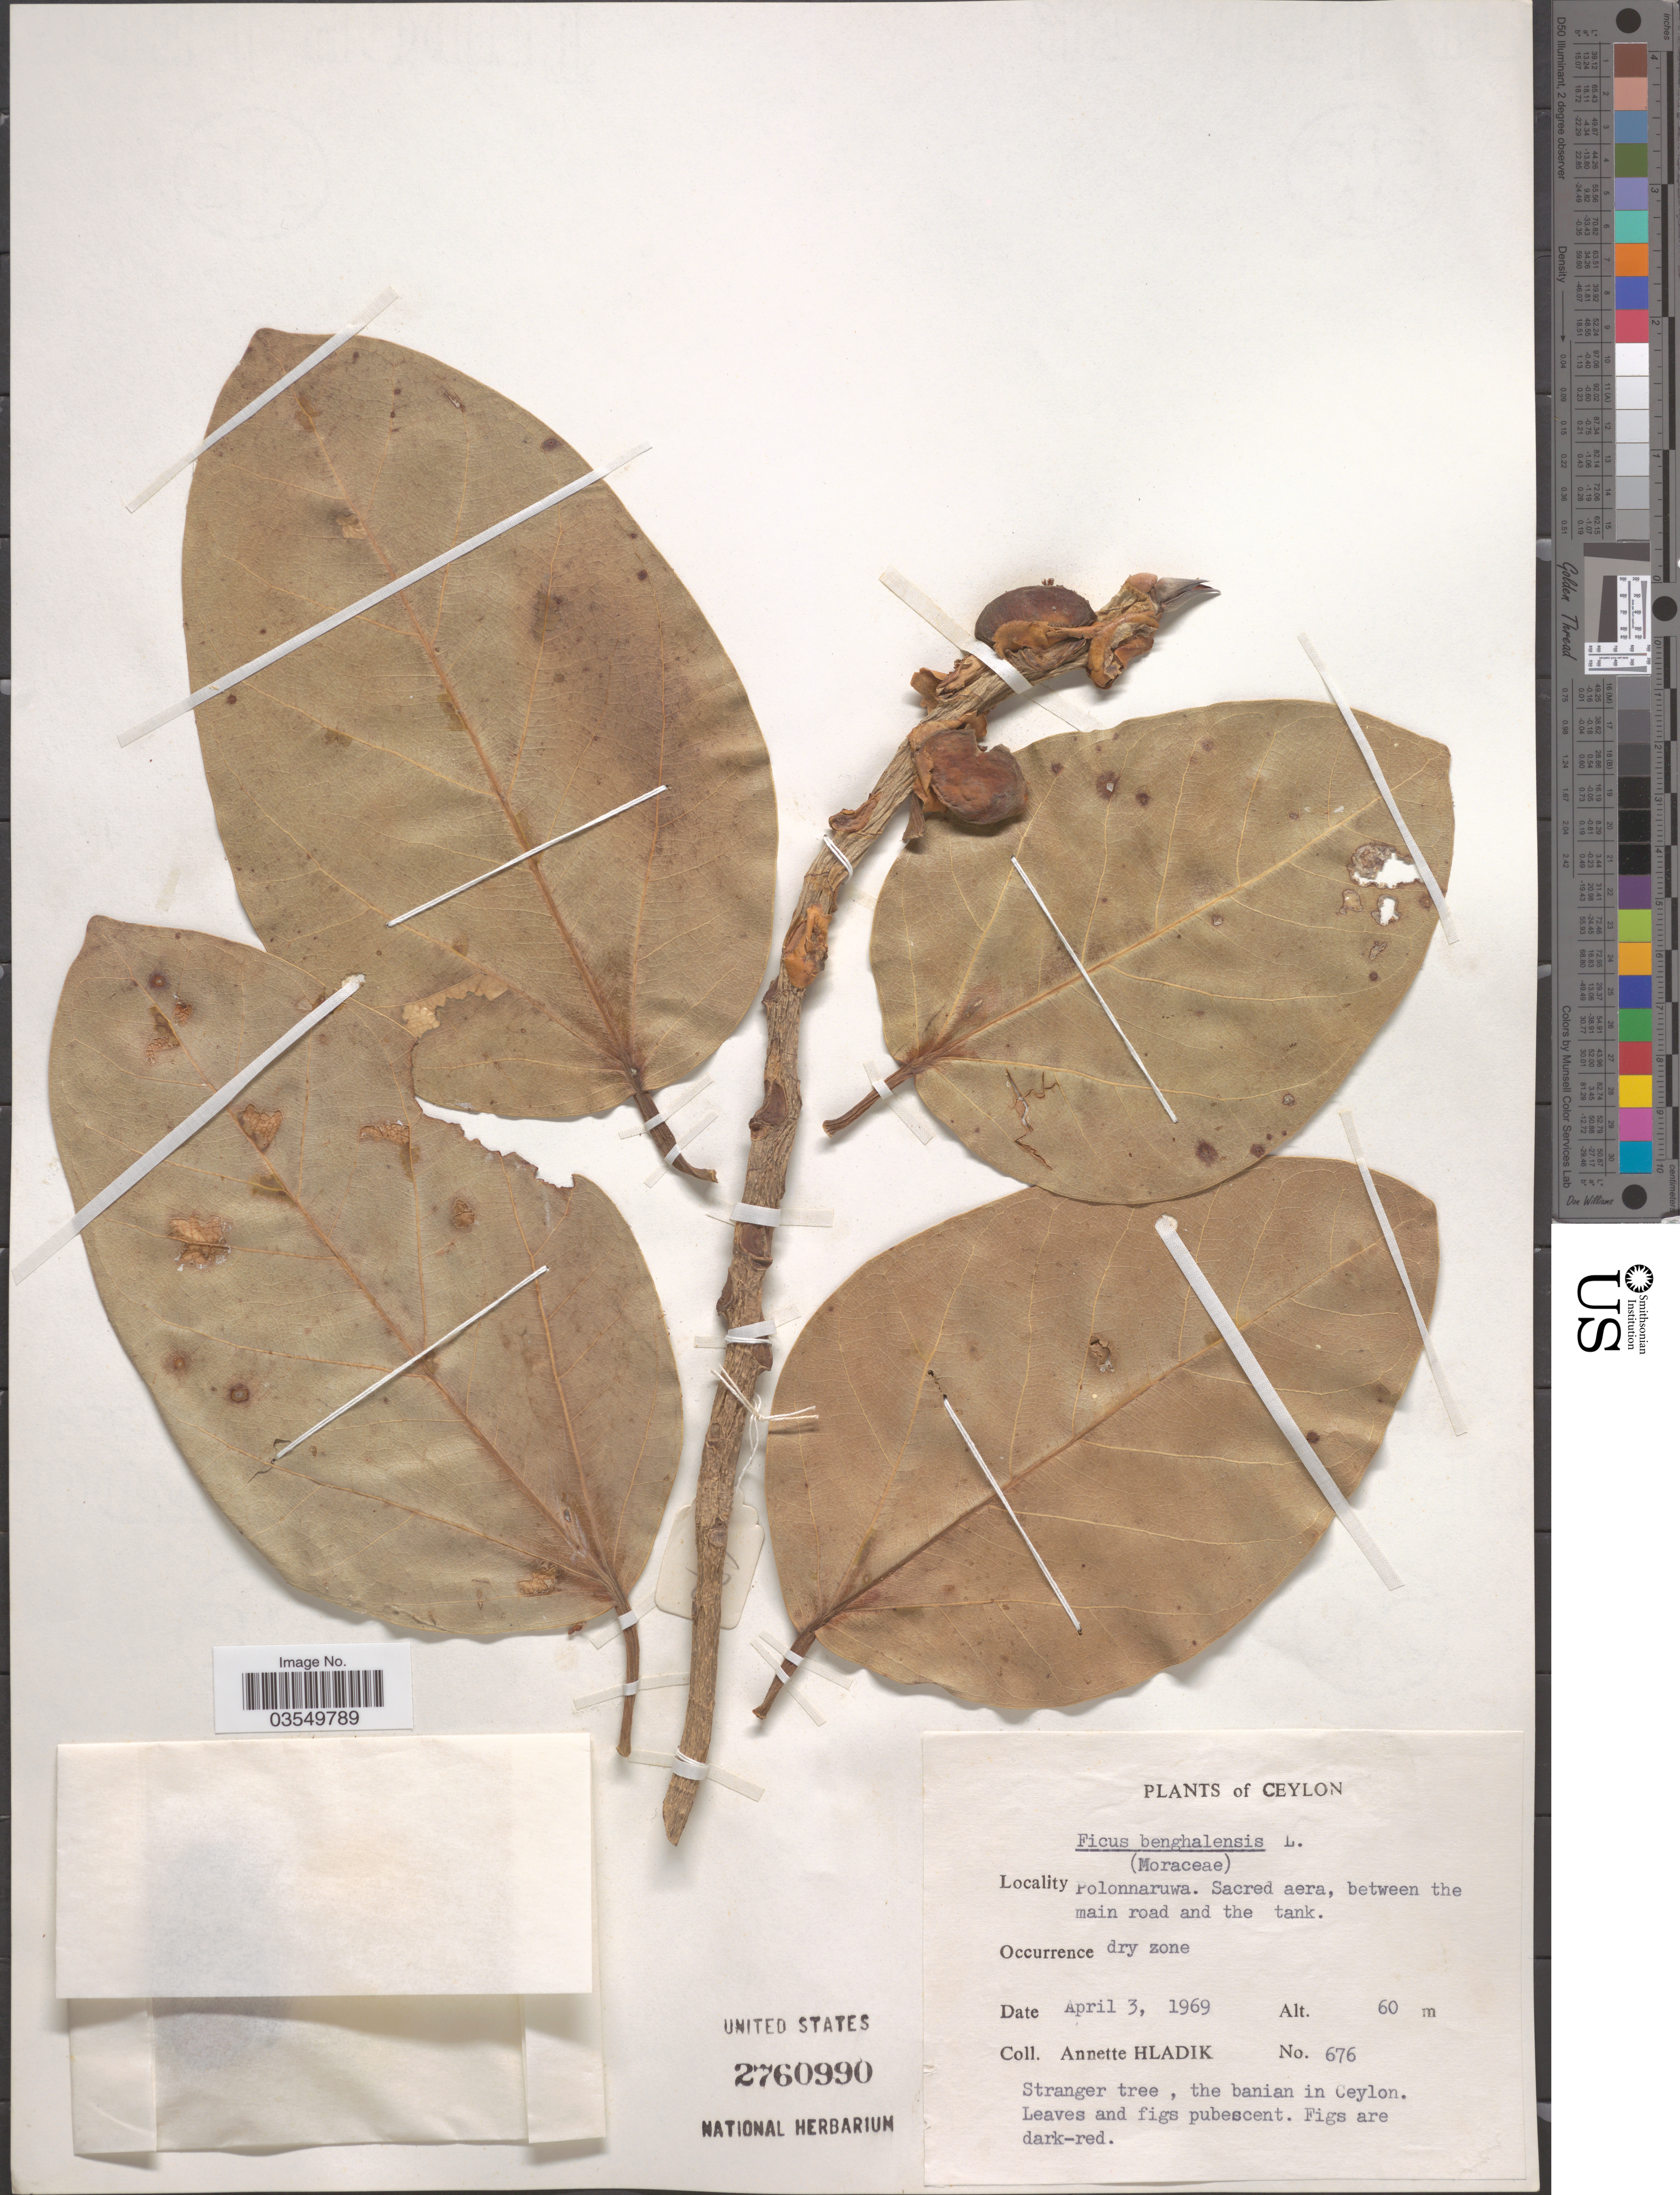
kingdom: Plantae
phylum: Tracheophyta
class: Magnoliopsida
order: Rosales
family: Moraceae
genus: Ficus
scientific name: Ficus benghalensis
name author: L.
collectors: A. Hladik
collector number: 676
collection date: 1969-04-03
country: Sri Lanka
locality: Ceylon. Polonnaruwa. Sacred aera, between the main road and the tank.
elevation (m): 60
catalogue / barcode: US 2760990